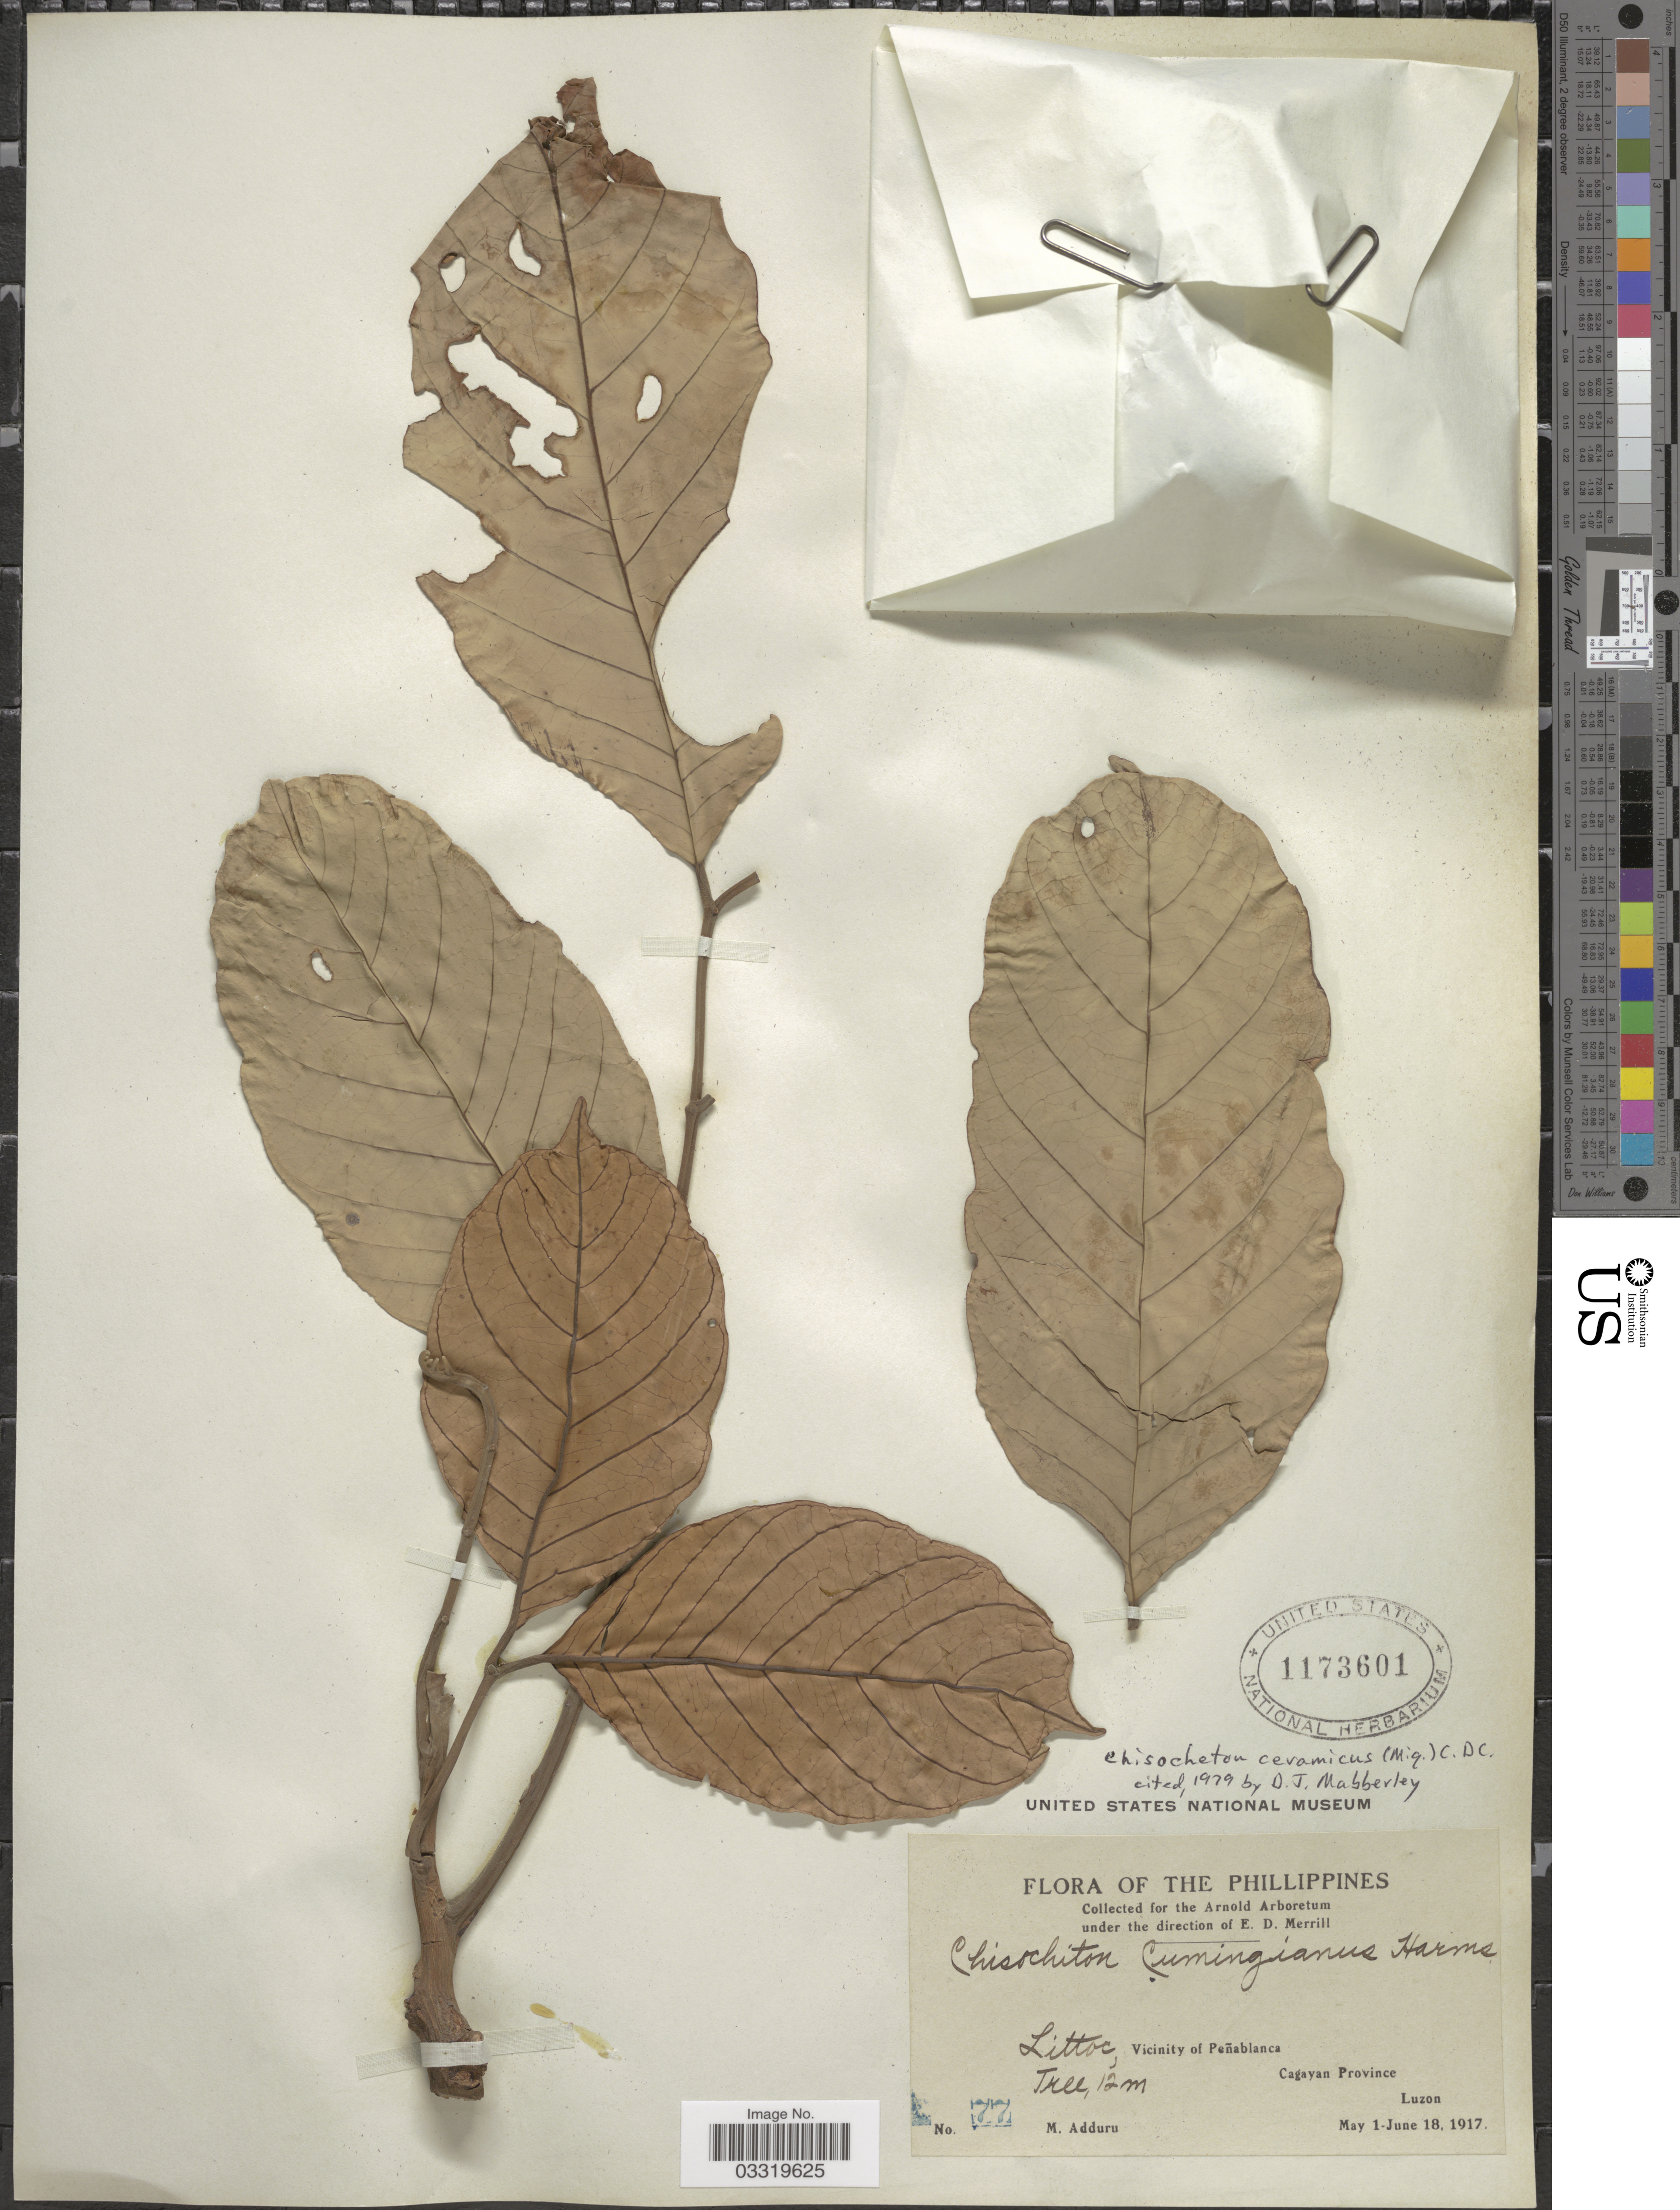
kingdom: Plantae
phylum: Tracheophyta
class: Magnoliopsida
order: Sapindales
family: Meliaceae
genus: Chisocheton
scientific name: Chisocheton ceramicus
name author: (Miq.) C. DC.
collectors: M. Adduru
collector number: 77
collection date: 1917-05-01/1917-06-18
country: Philippines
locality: Littoc, Vicinity of Peñablanca. Cagayan Province. Luzon.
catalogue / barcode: US 1173601